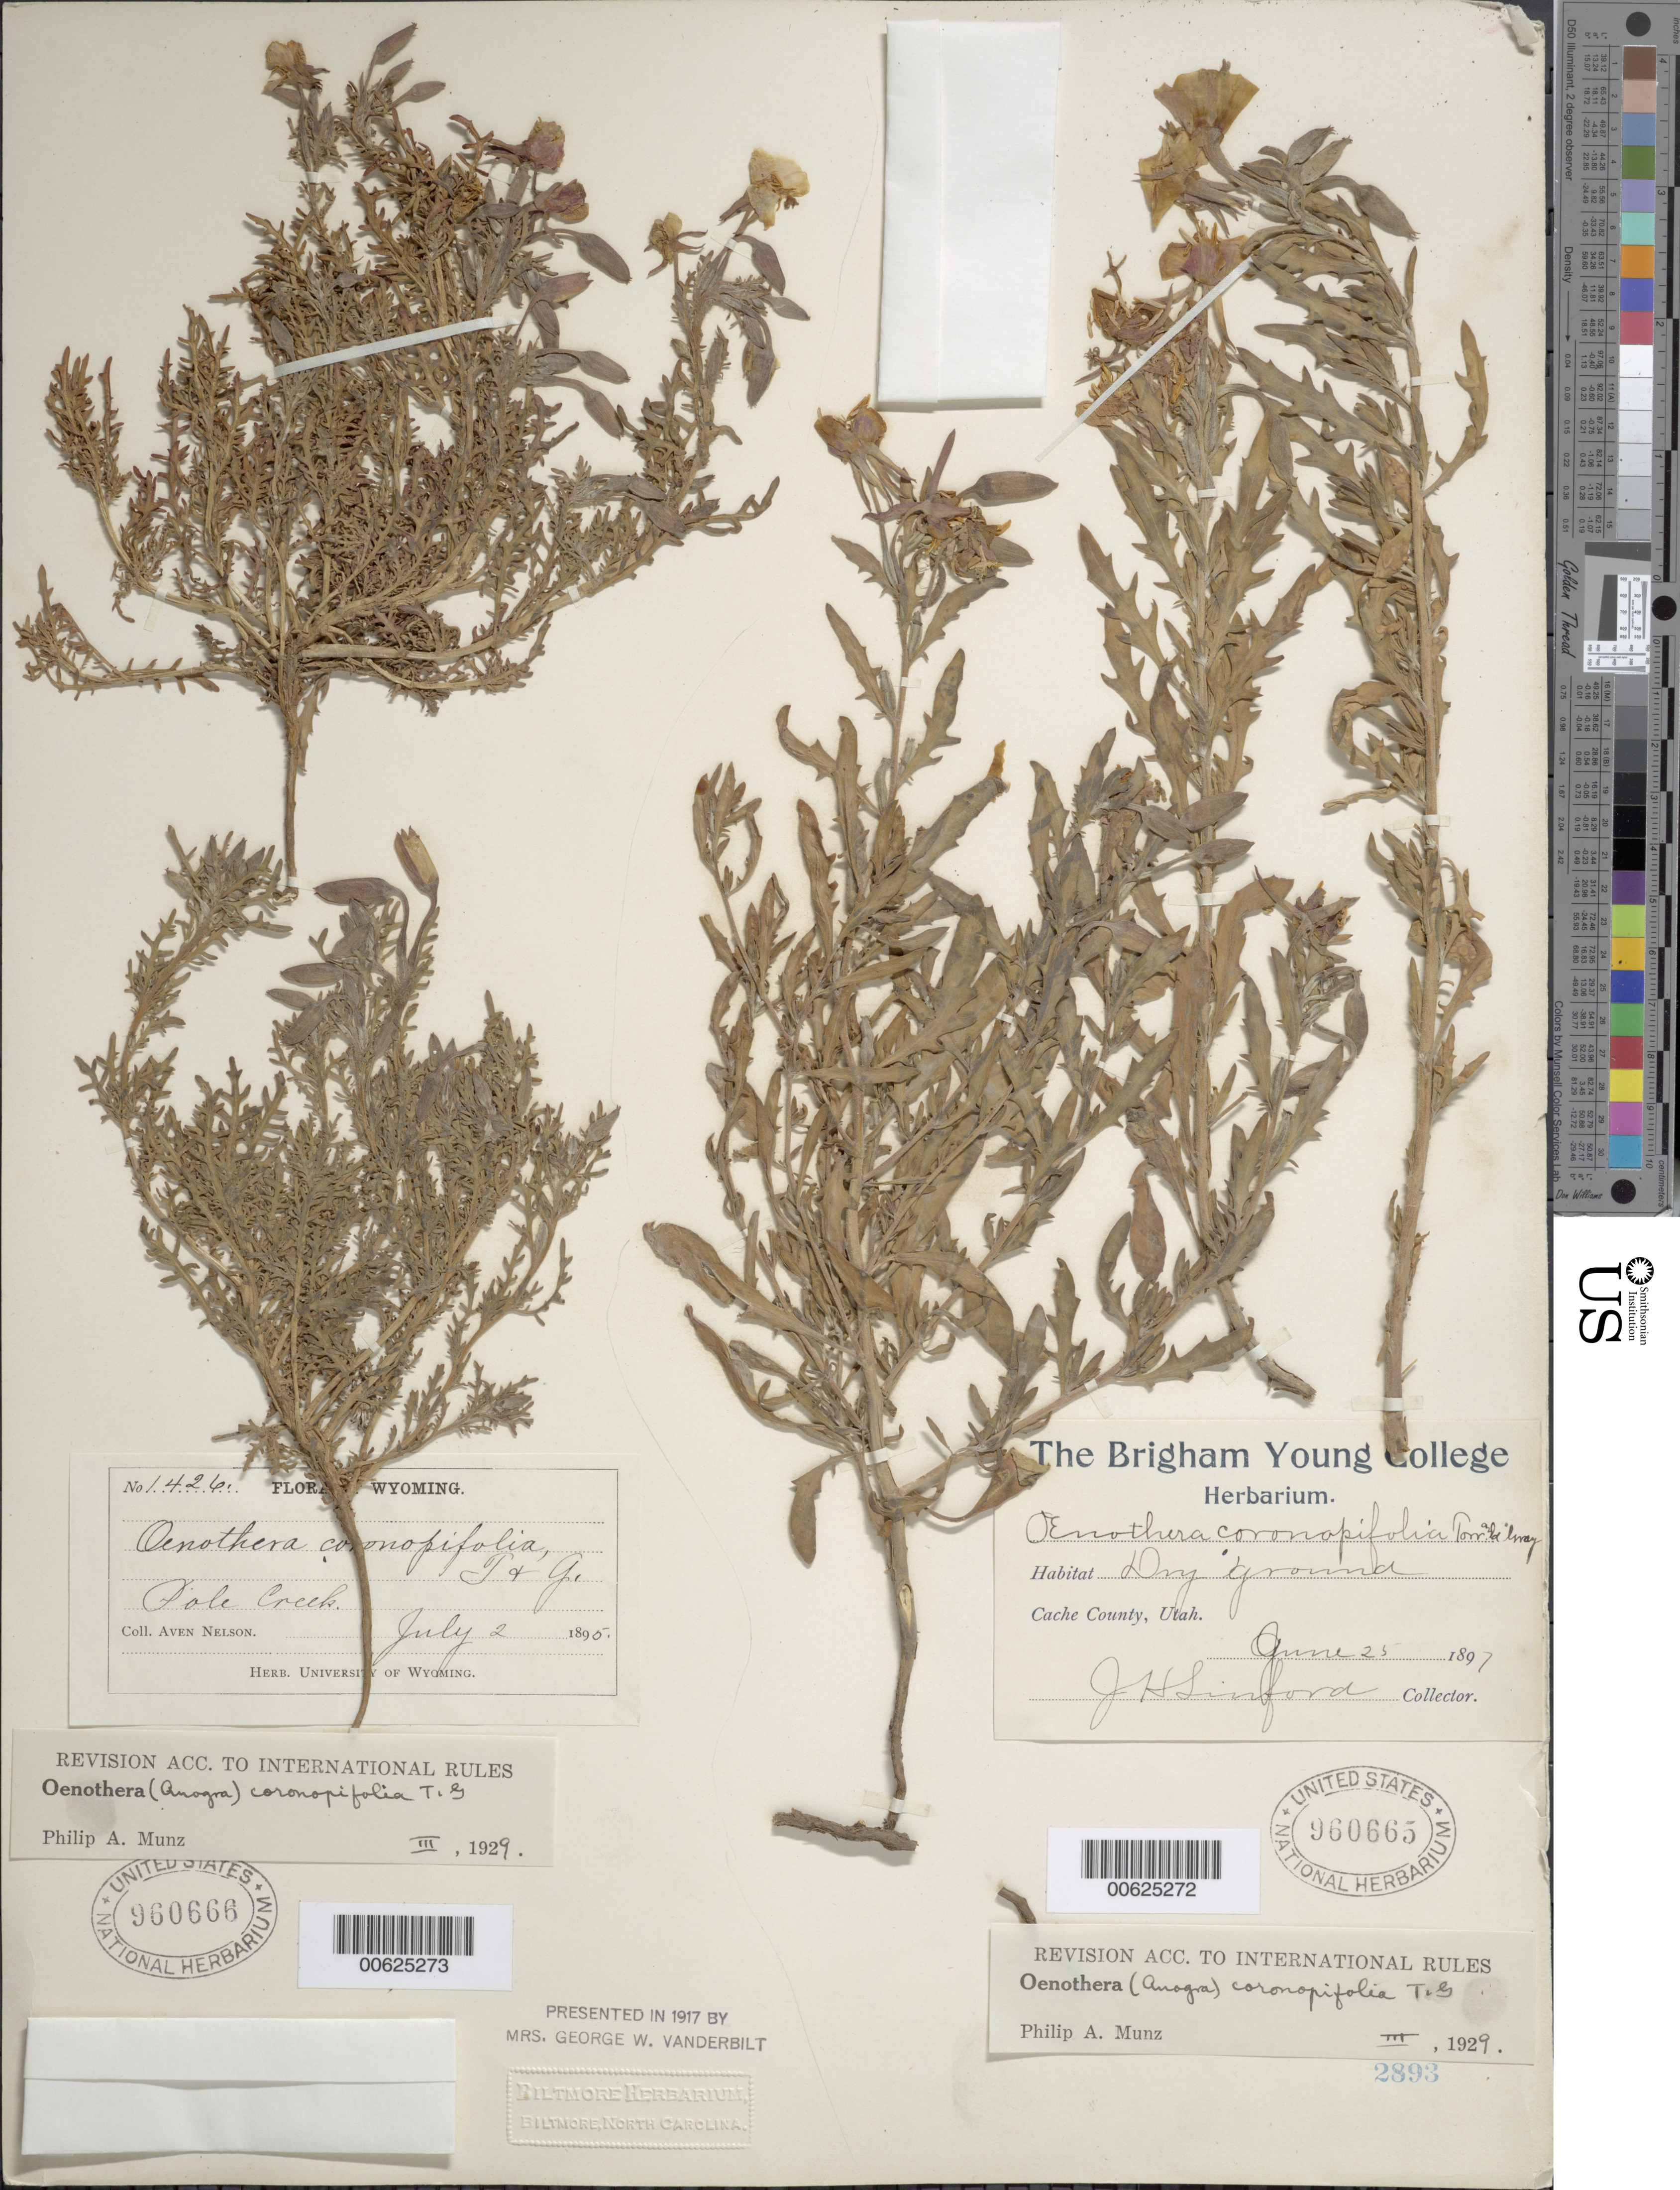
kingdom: Plantae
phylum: Tracheophyta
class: Magnoliopsida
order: Myrtales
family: Onagraceae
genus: Oenothera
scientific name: Oenothera coronopifolia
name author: Torr. & A. Gray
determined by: Munz, Philip A.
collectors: A. Nelson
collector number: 1426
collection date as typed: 02 Jul 1895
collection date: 1895-07-02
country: United States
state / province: Wyoming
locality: Pole Creek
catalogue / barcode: US 960666